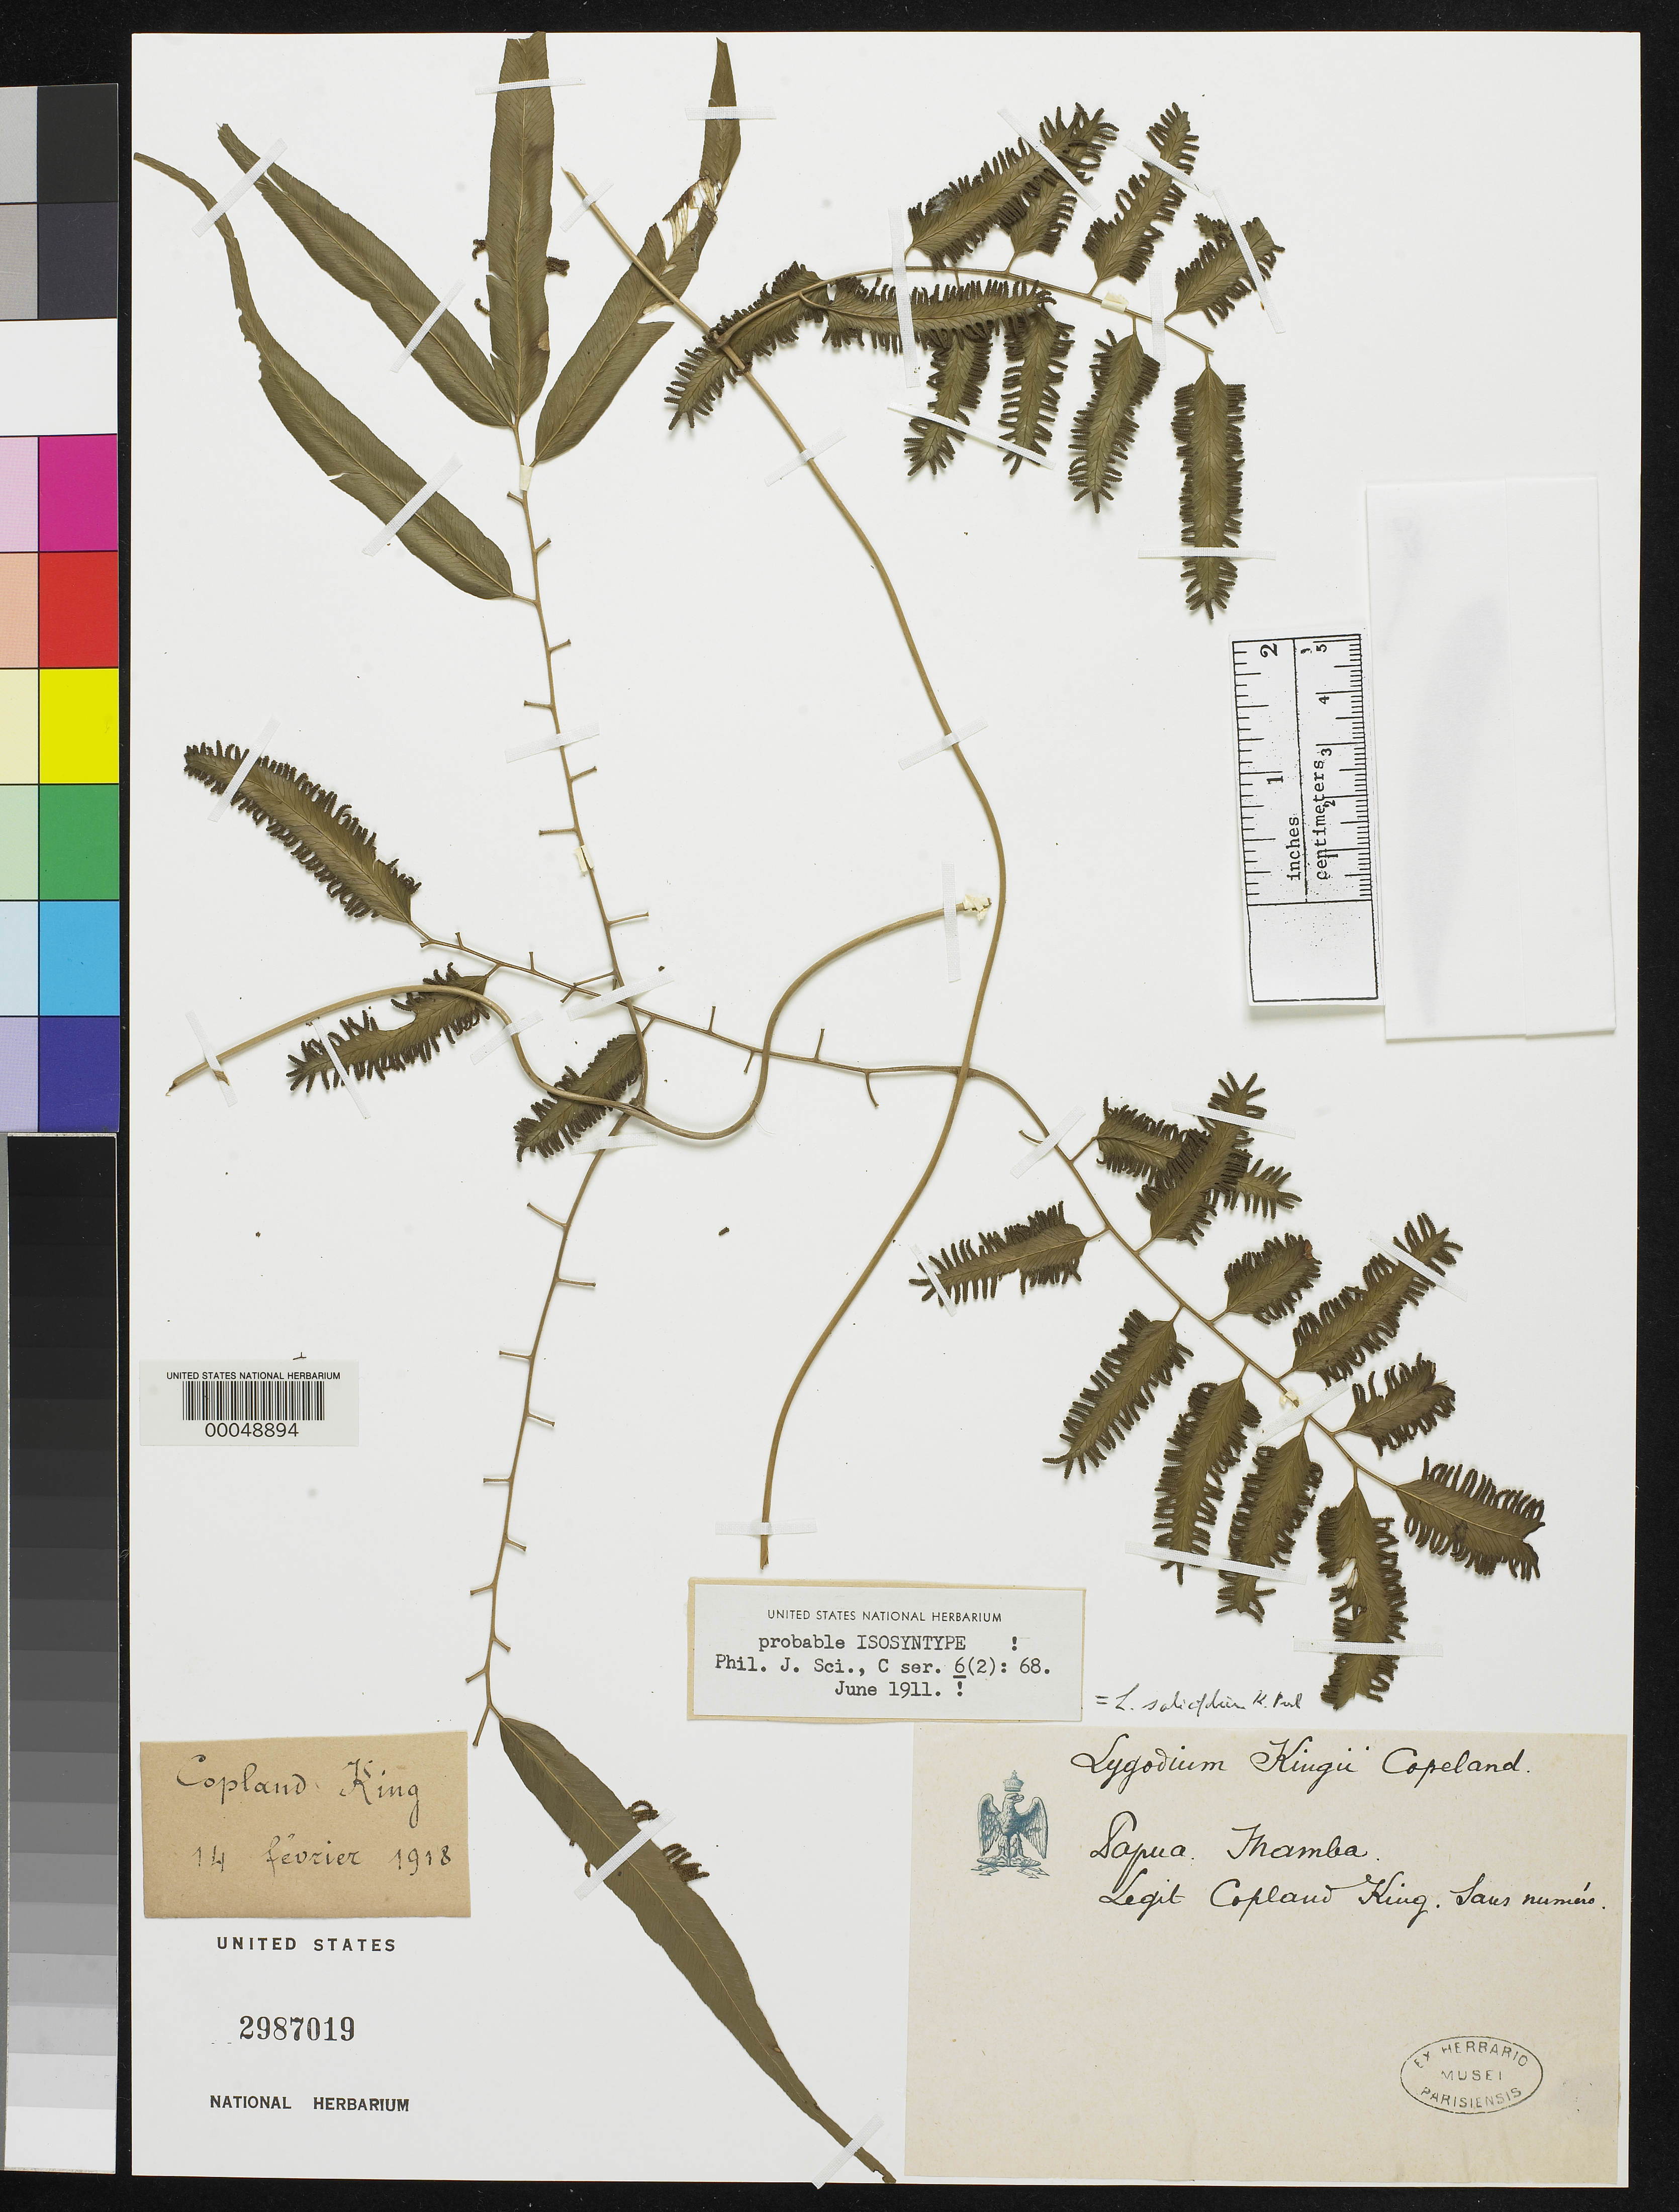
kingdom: Plantae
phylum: Tracheophyta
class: Polypodiopsida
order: Schizaeales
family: Lygodiaceae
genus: Lygodium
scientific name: Lygodium kingii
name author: Copel.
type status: Possible Isotype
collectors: C. King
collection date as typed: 14 Feb 1918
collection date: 1918-02-14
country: Papua New Guinea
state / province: Northern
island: New Guinea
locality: Mamba.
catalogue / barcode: US 2987019